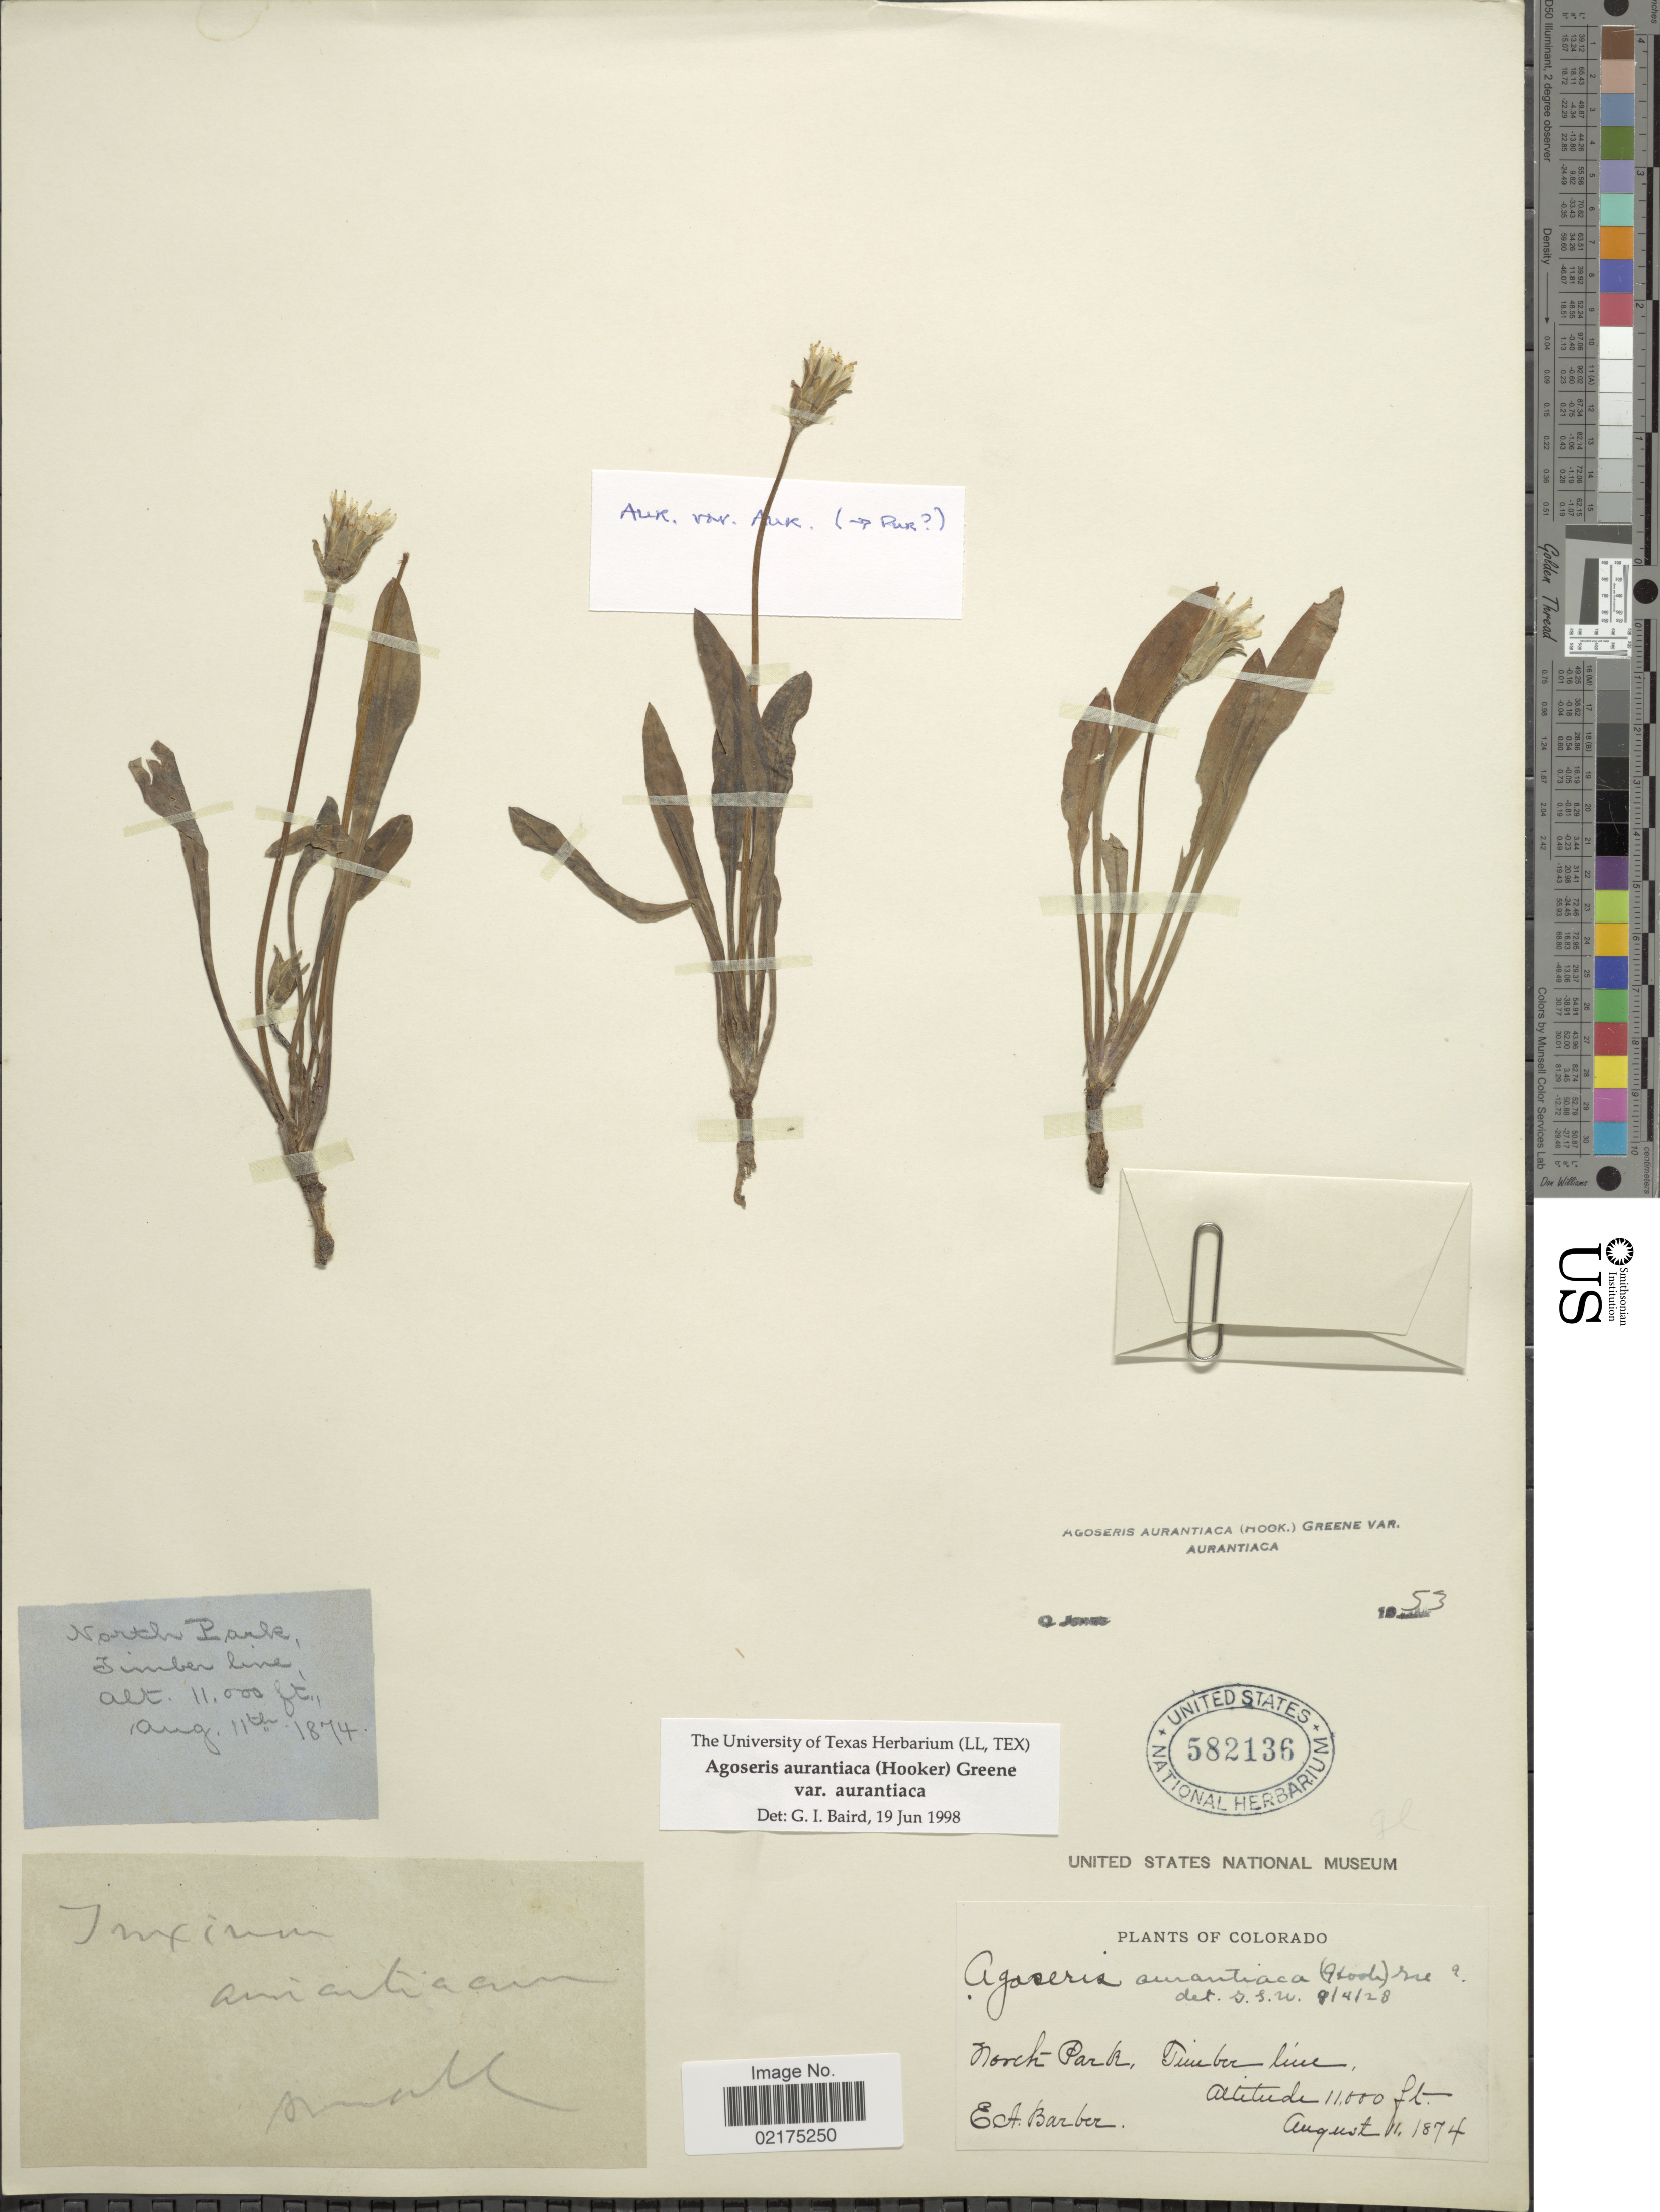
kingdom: Plantae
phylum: Tracheophyta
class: Magnoliopsida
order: Asterales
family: Asteraceae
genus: Agoseris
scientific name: Agoseris aurantiaca var. aurantiaca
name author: (Hook.) Greene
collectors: E. Barber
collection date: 1874-08-11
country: United States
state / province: Colorado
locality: North Park, Timberline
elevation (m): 3353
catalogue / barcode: US 582136